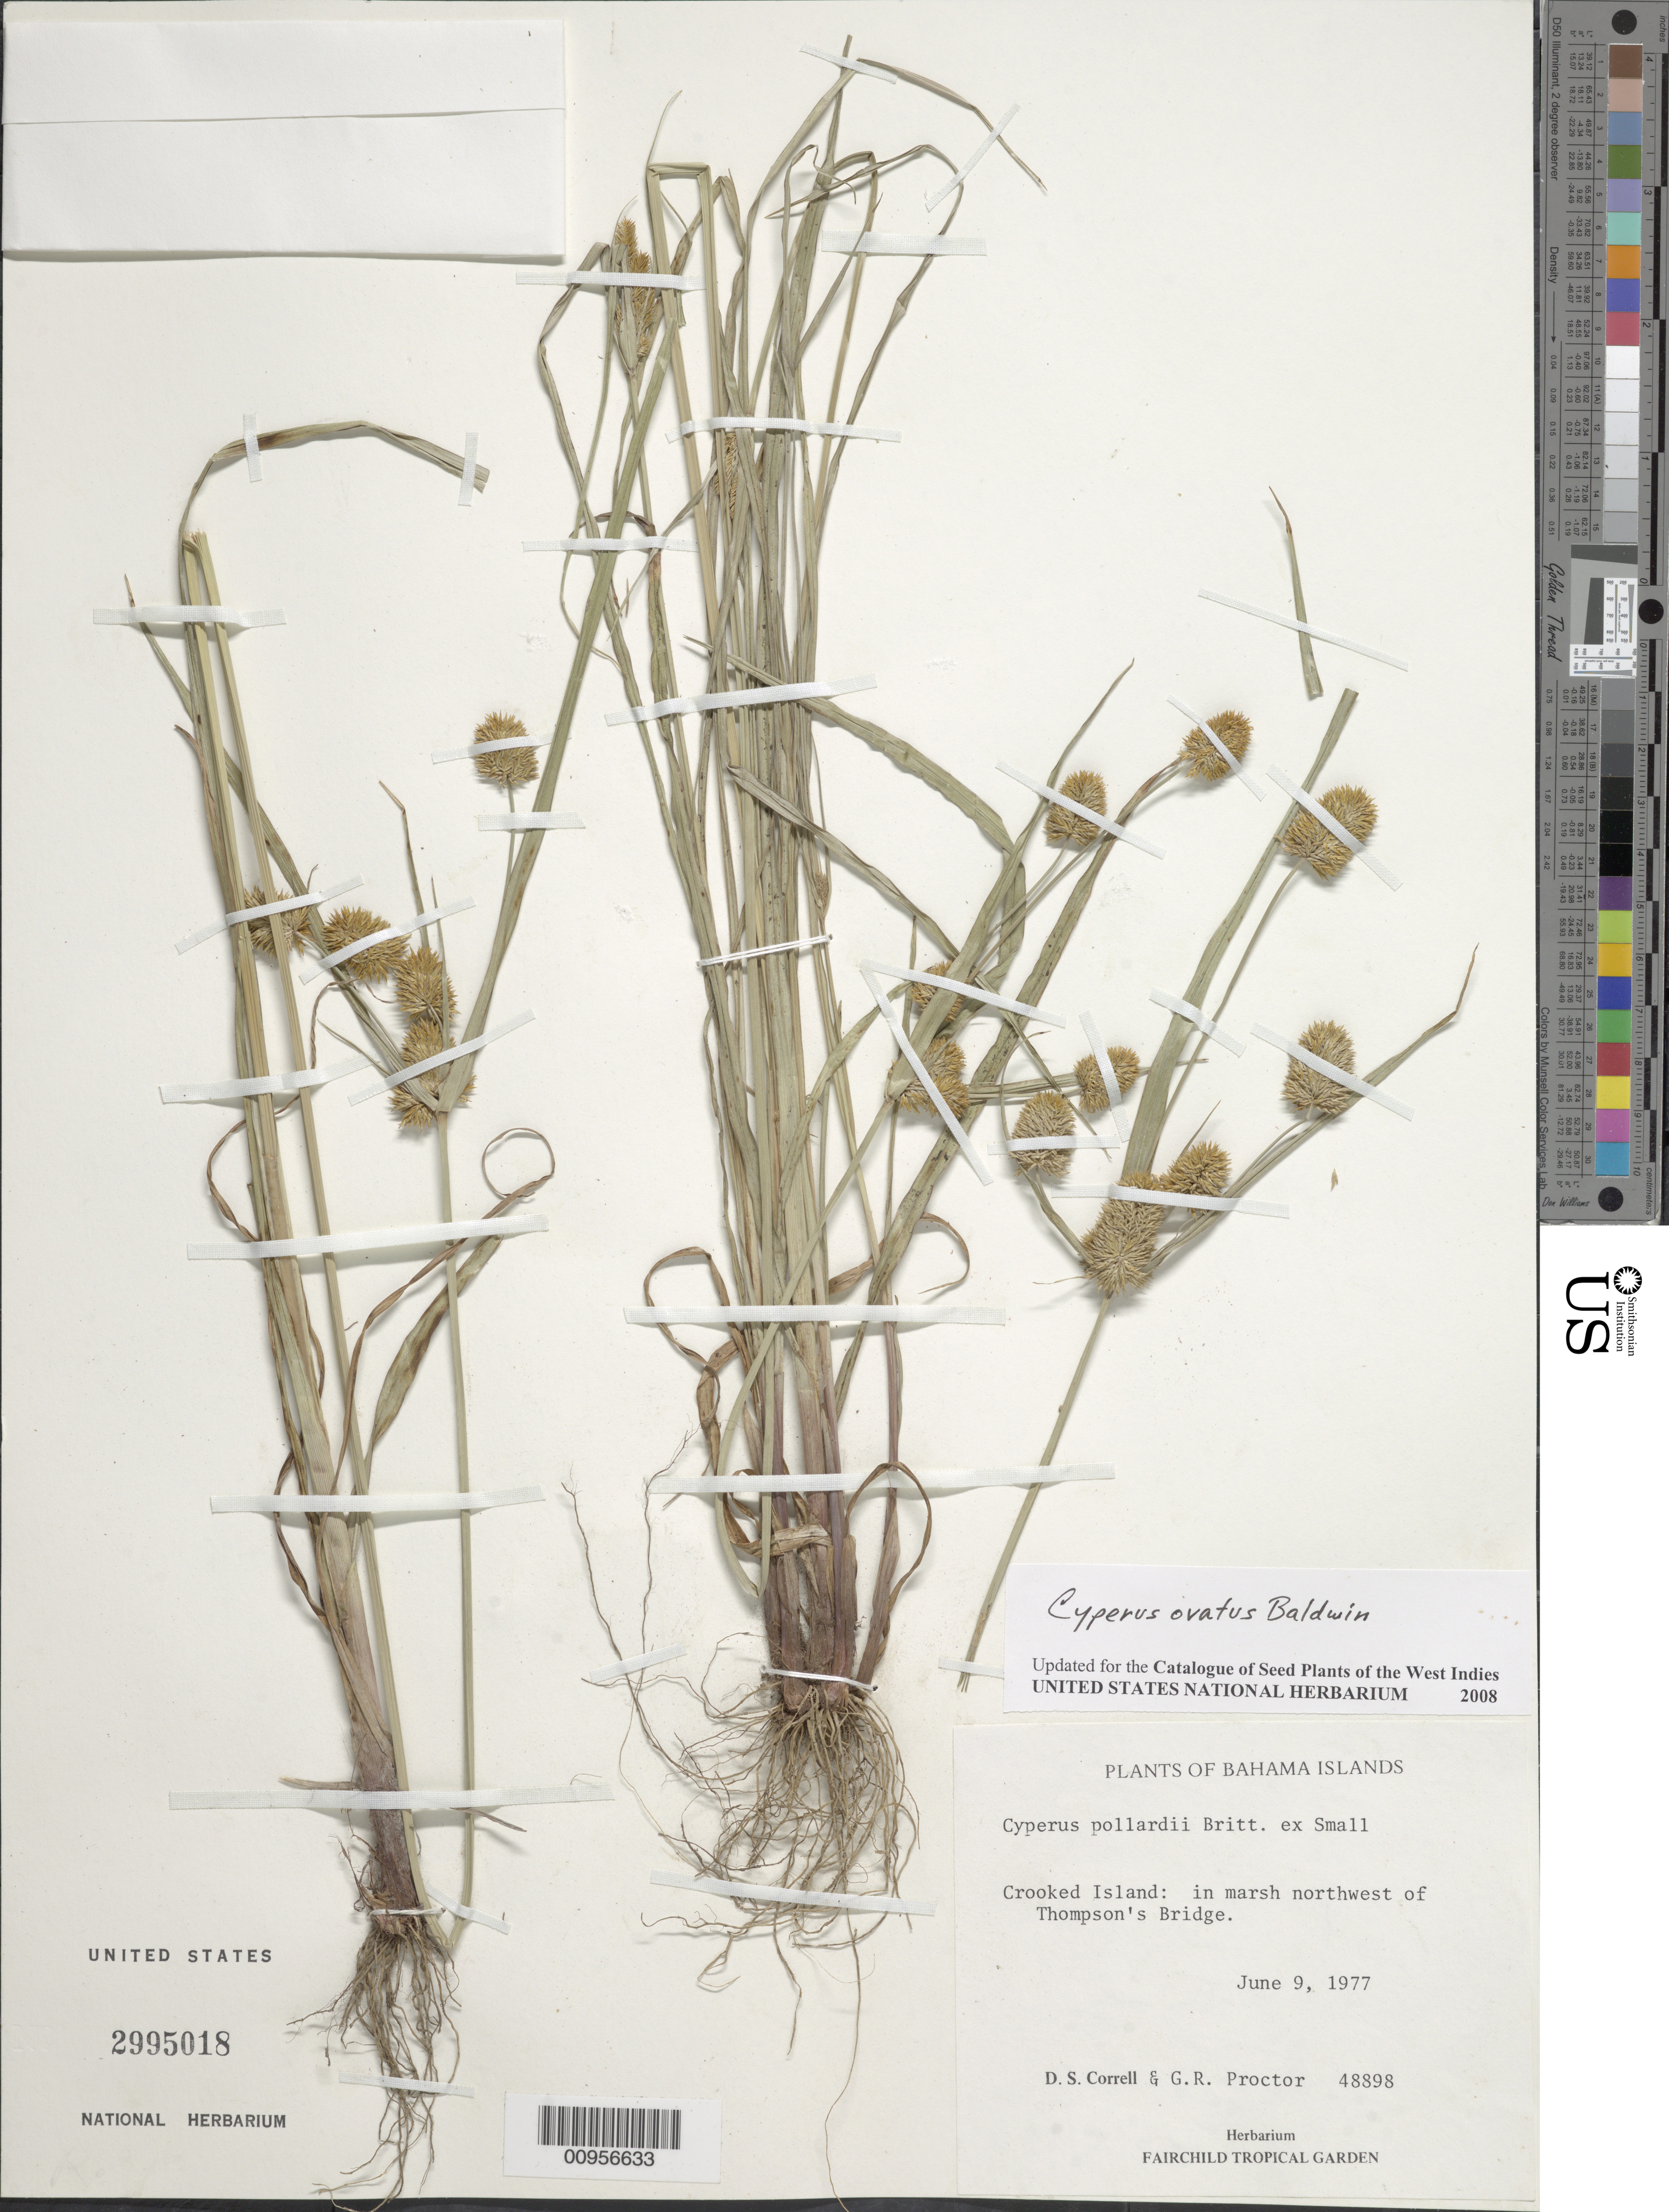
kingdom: Plantae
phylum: Tracheophyta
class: Liliopsida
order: Poales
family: Cyperaceae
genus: Cyperus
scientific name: Cyperus ovatus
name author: Baldwin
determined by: Strong, M. T., (US), Smithsonian Institution - National Museum of Natural History (UNITED STATES)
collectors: D. S. Correll & G. R. Proctor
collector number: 48898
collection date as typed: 09 Jun 1977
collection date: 1977-06-09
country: Bahamas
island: Crooked Island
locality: NW of Thompson's Bridge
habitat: In marsh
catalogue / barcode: US 2995018